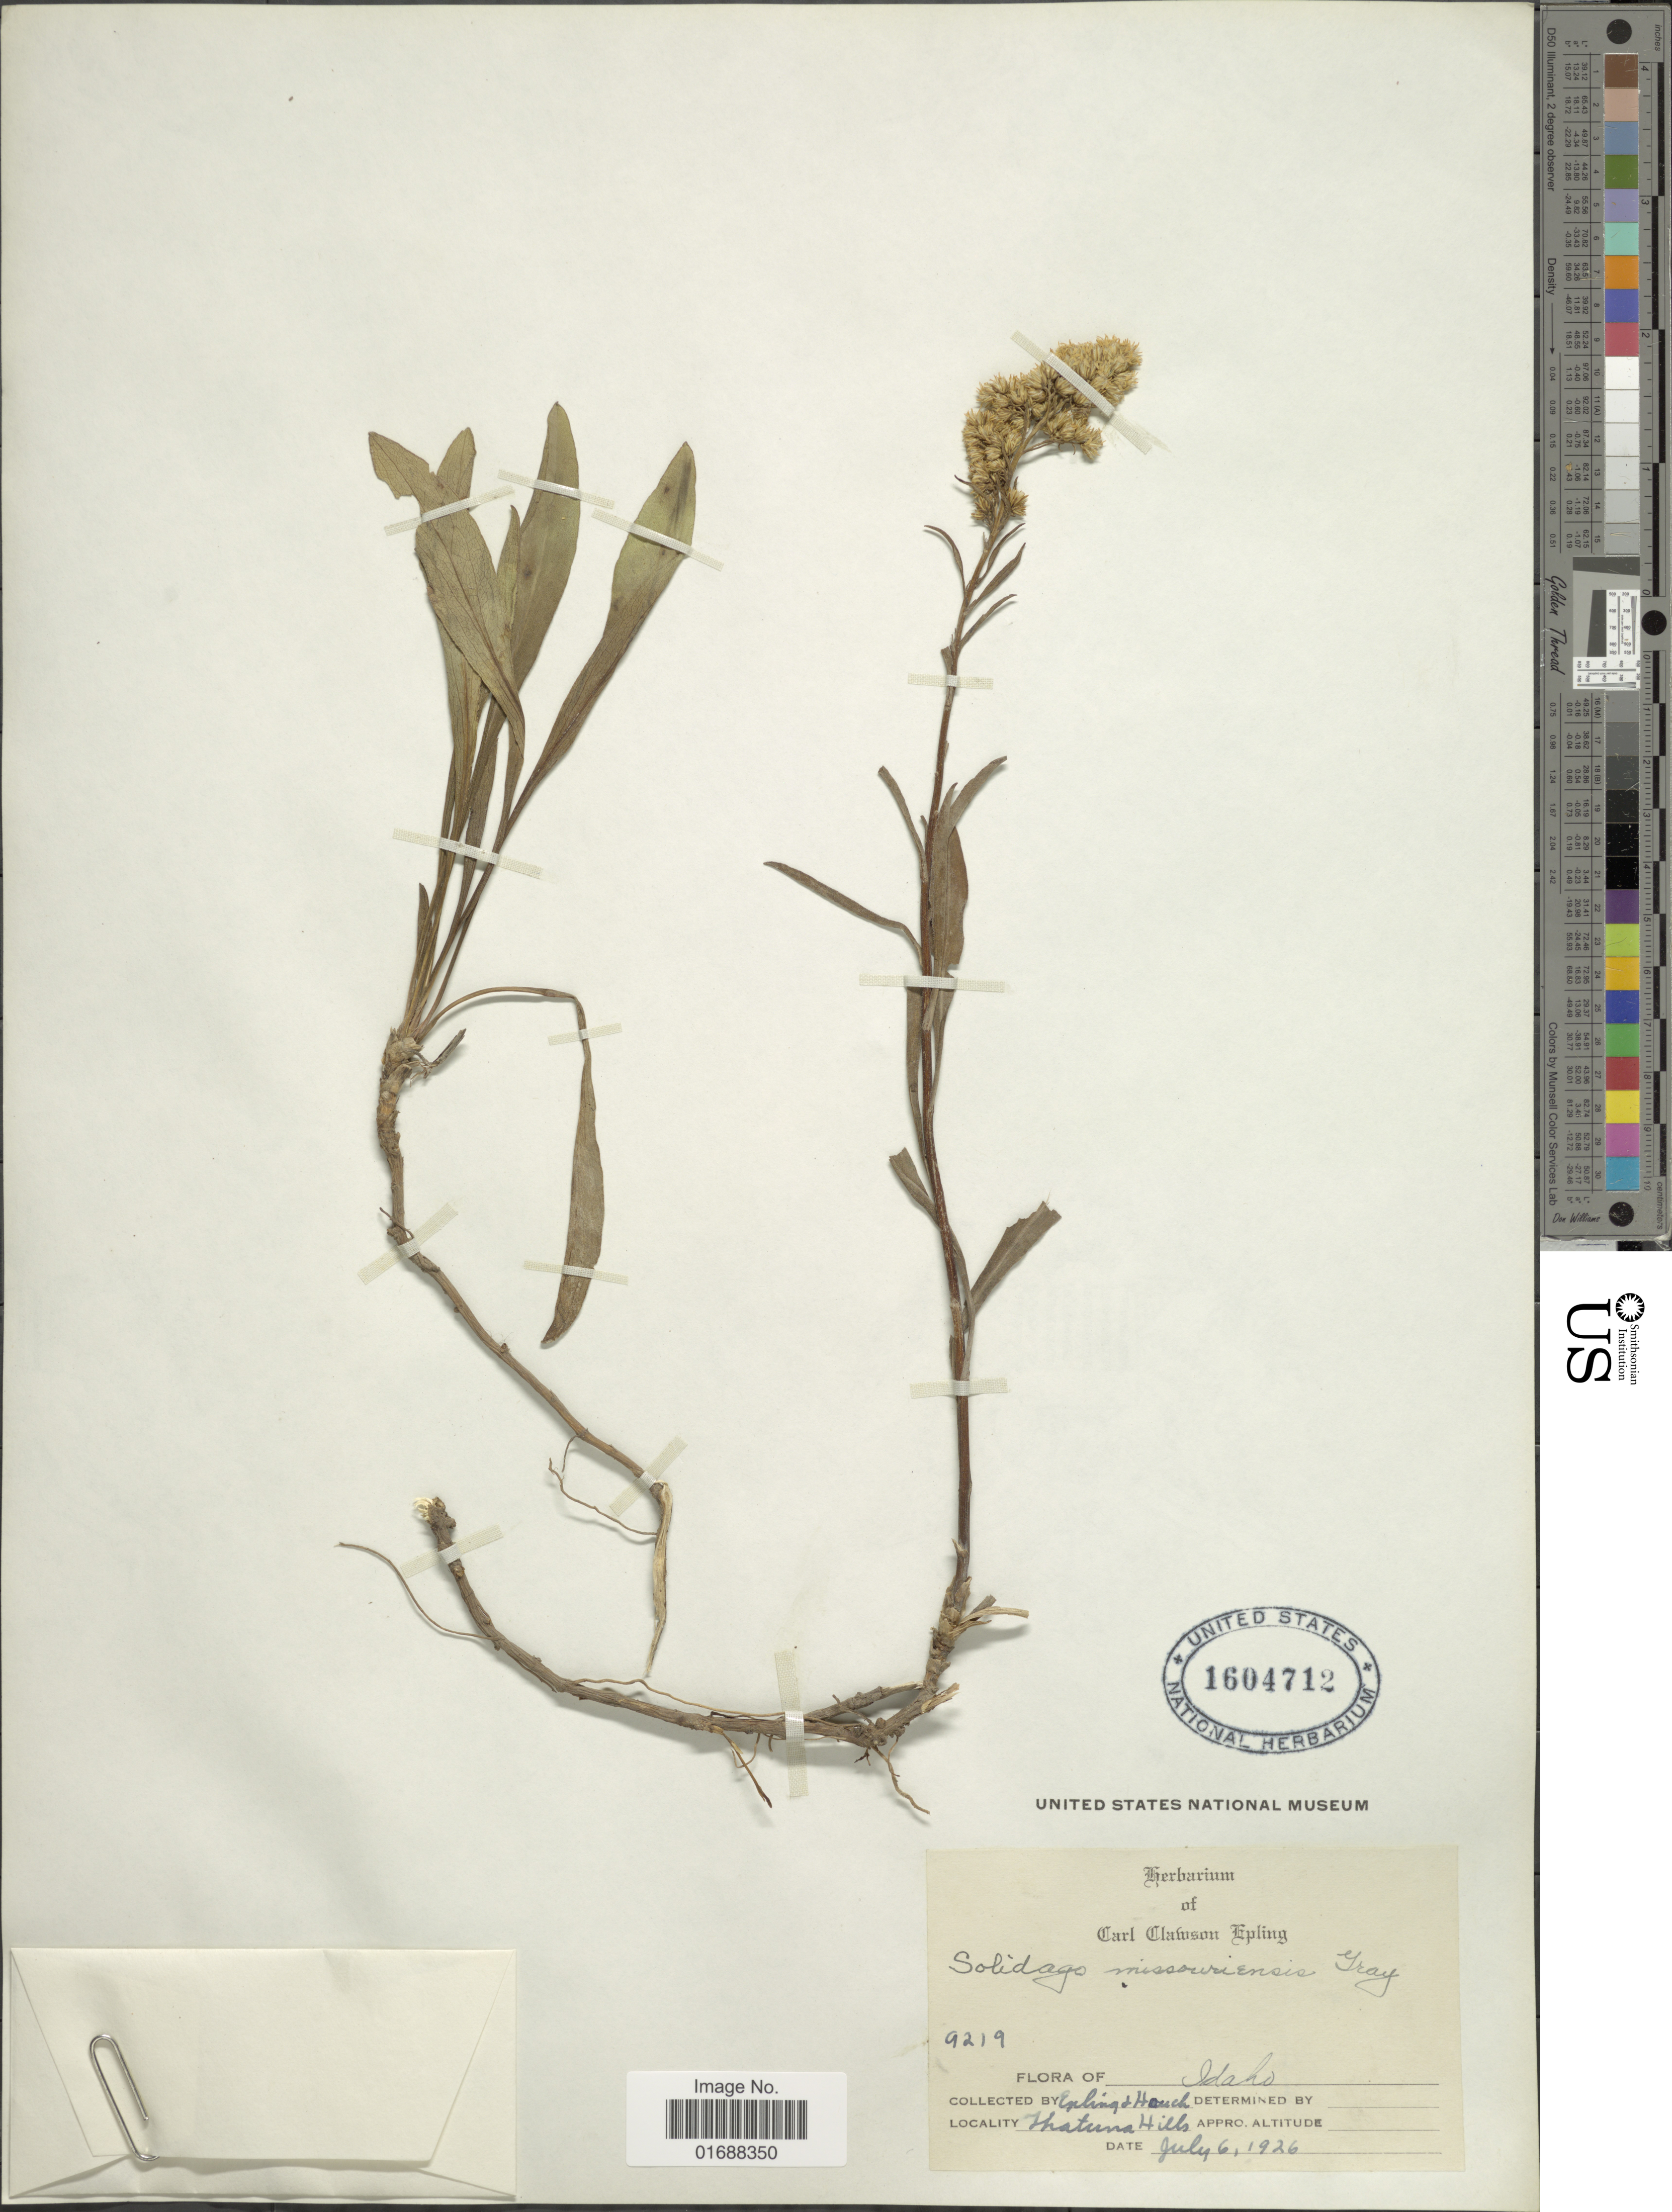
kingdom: Plantae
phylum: Tracheophyta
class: Magnoliopsida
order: Asterales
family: Asteraceae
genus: Solidago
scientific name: Solidago missouriensis var. missouriensis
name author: Nutt.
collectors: C. C. Epling & Houck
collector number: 9219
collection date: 1926-07-06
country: United States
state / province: Idaho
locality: Thatuna Hills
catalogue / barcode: US 1604712